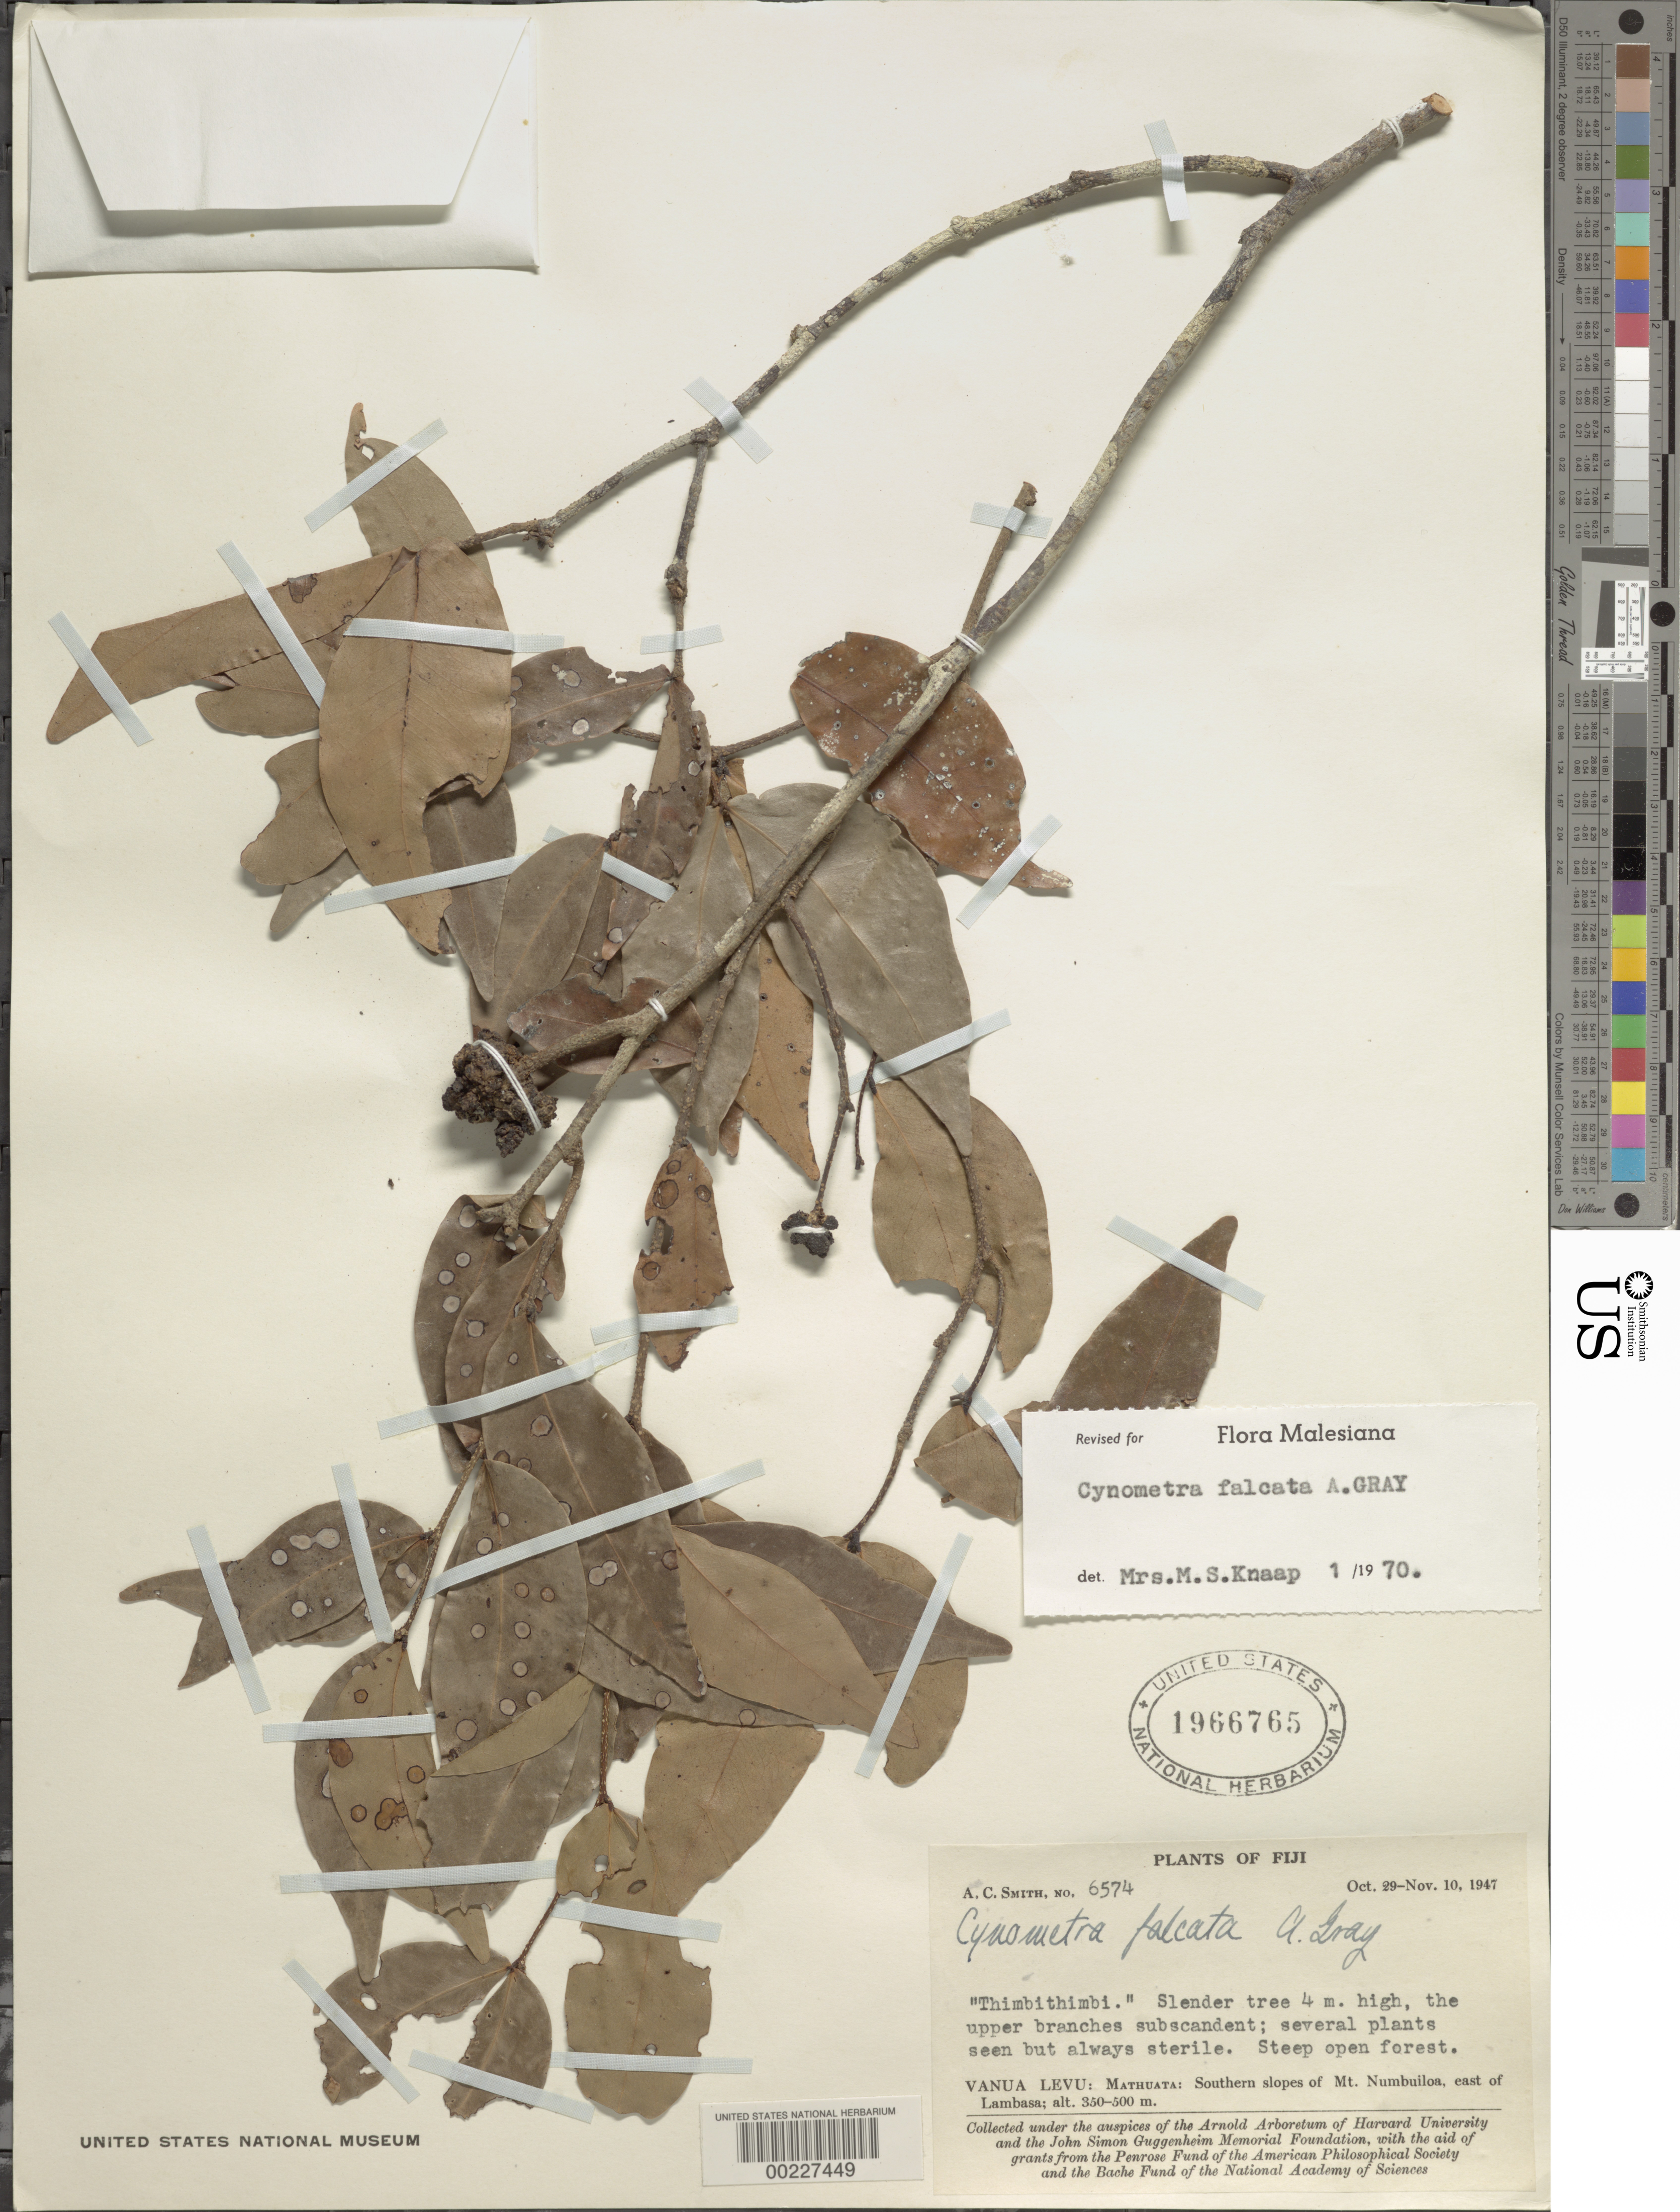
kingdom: Plantae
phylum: Tracheophyta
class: Magnoliopsida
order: Fabales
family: Fabaceae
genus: Cynometra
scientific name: Cynometra yokotai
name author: Kaneh.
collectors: A. C. Smith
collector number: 6574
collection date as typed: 29 Oct 1947 to 10 Nov 1947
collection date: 1947-10-29/1947-11-10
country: Fiji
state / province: Northern Division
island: Macuata-i-wai [Mathuata-i-wai]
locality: Mathuata Prov.: southern slopes of mt. numbuiloa, e of lambasa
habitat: Steep open forest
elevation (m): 350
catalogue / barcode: US 1966765